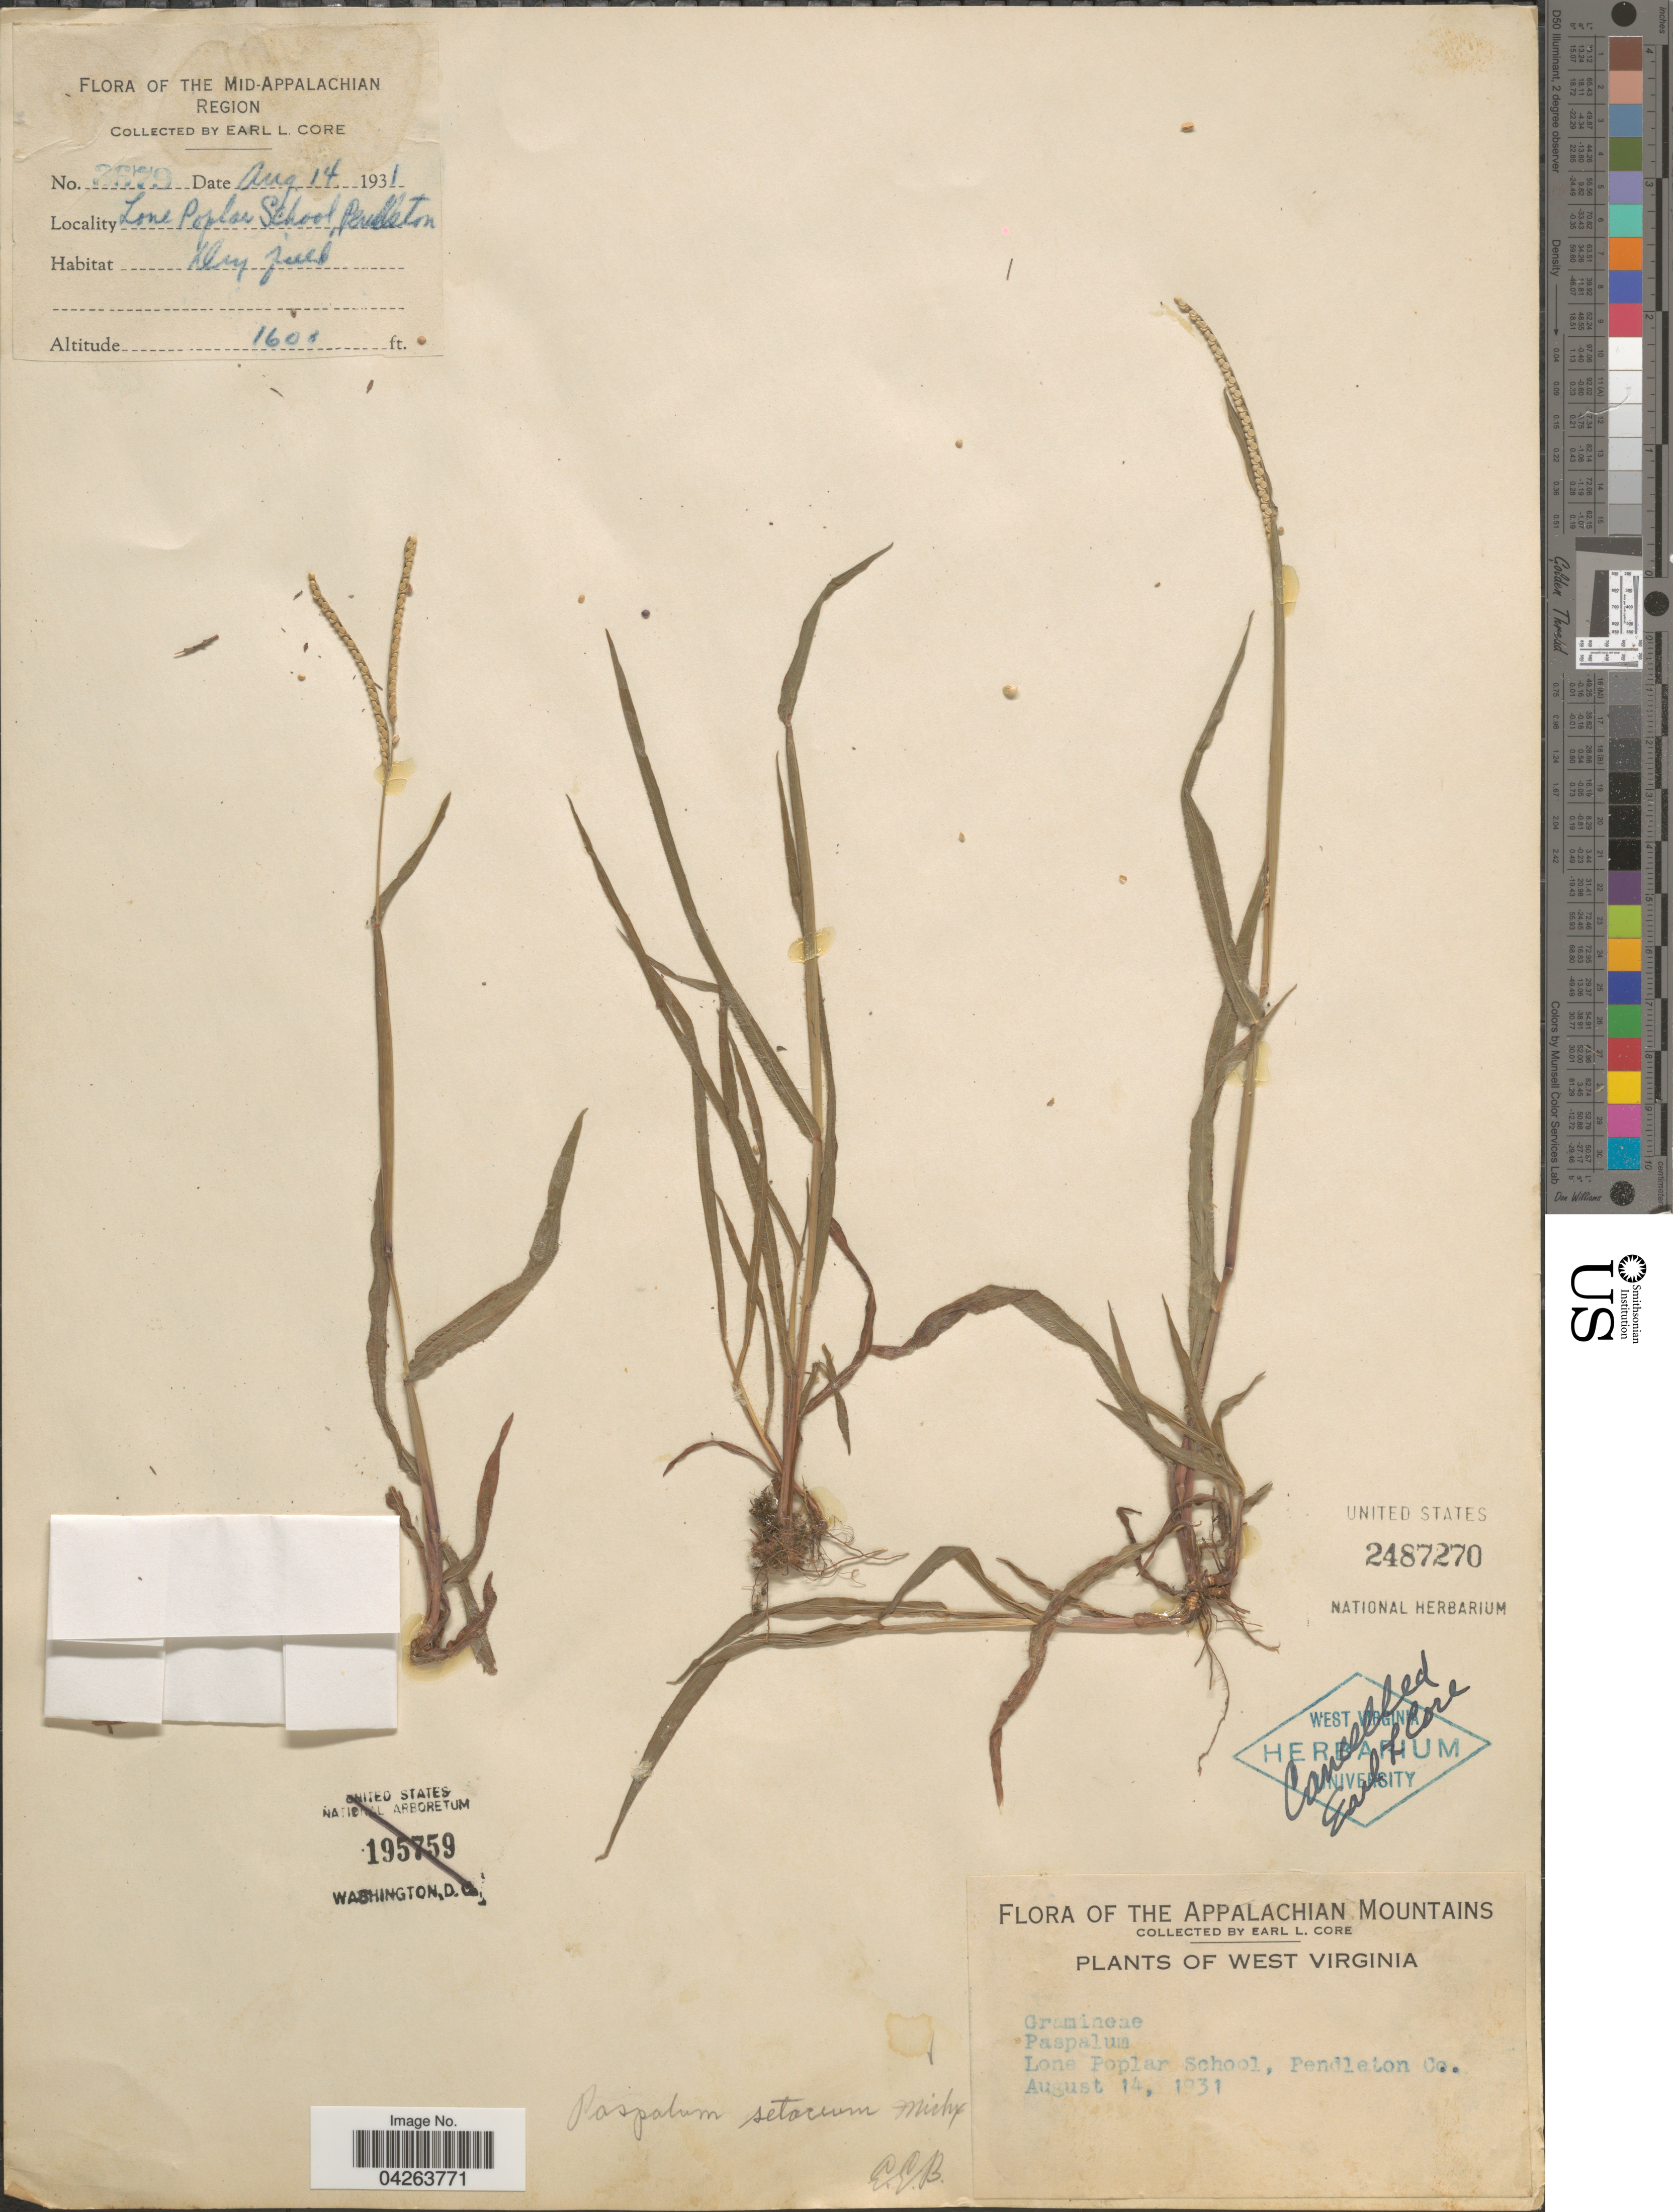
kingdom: Plantae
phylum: Tracheophyta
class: Liliopsida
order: Poales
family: Poaceae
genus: Paspalum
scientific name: Paspalum setaceum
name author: Michx.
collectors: E. L. Core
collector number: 3679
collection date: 1931-08-14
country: United States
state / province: West Virginia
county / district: Pendleton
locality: The Mid-Appalachian Region. Lone Poplar School, Pendleton. The Appalachian Mountains. Pendleton Co.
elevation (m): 488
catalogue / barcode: US 2487270